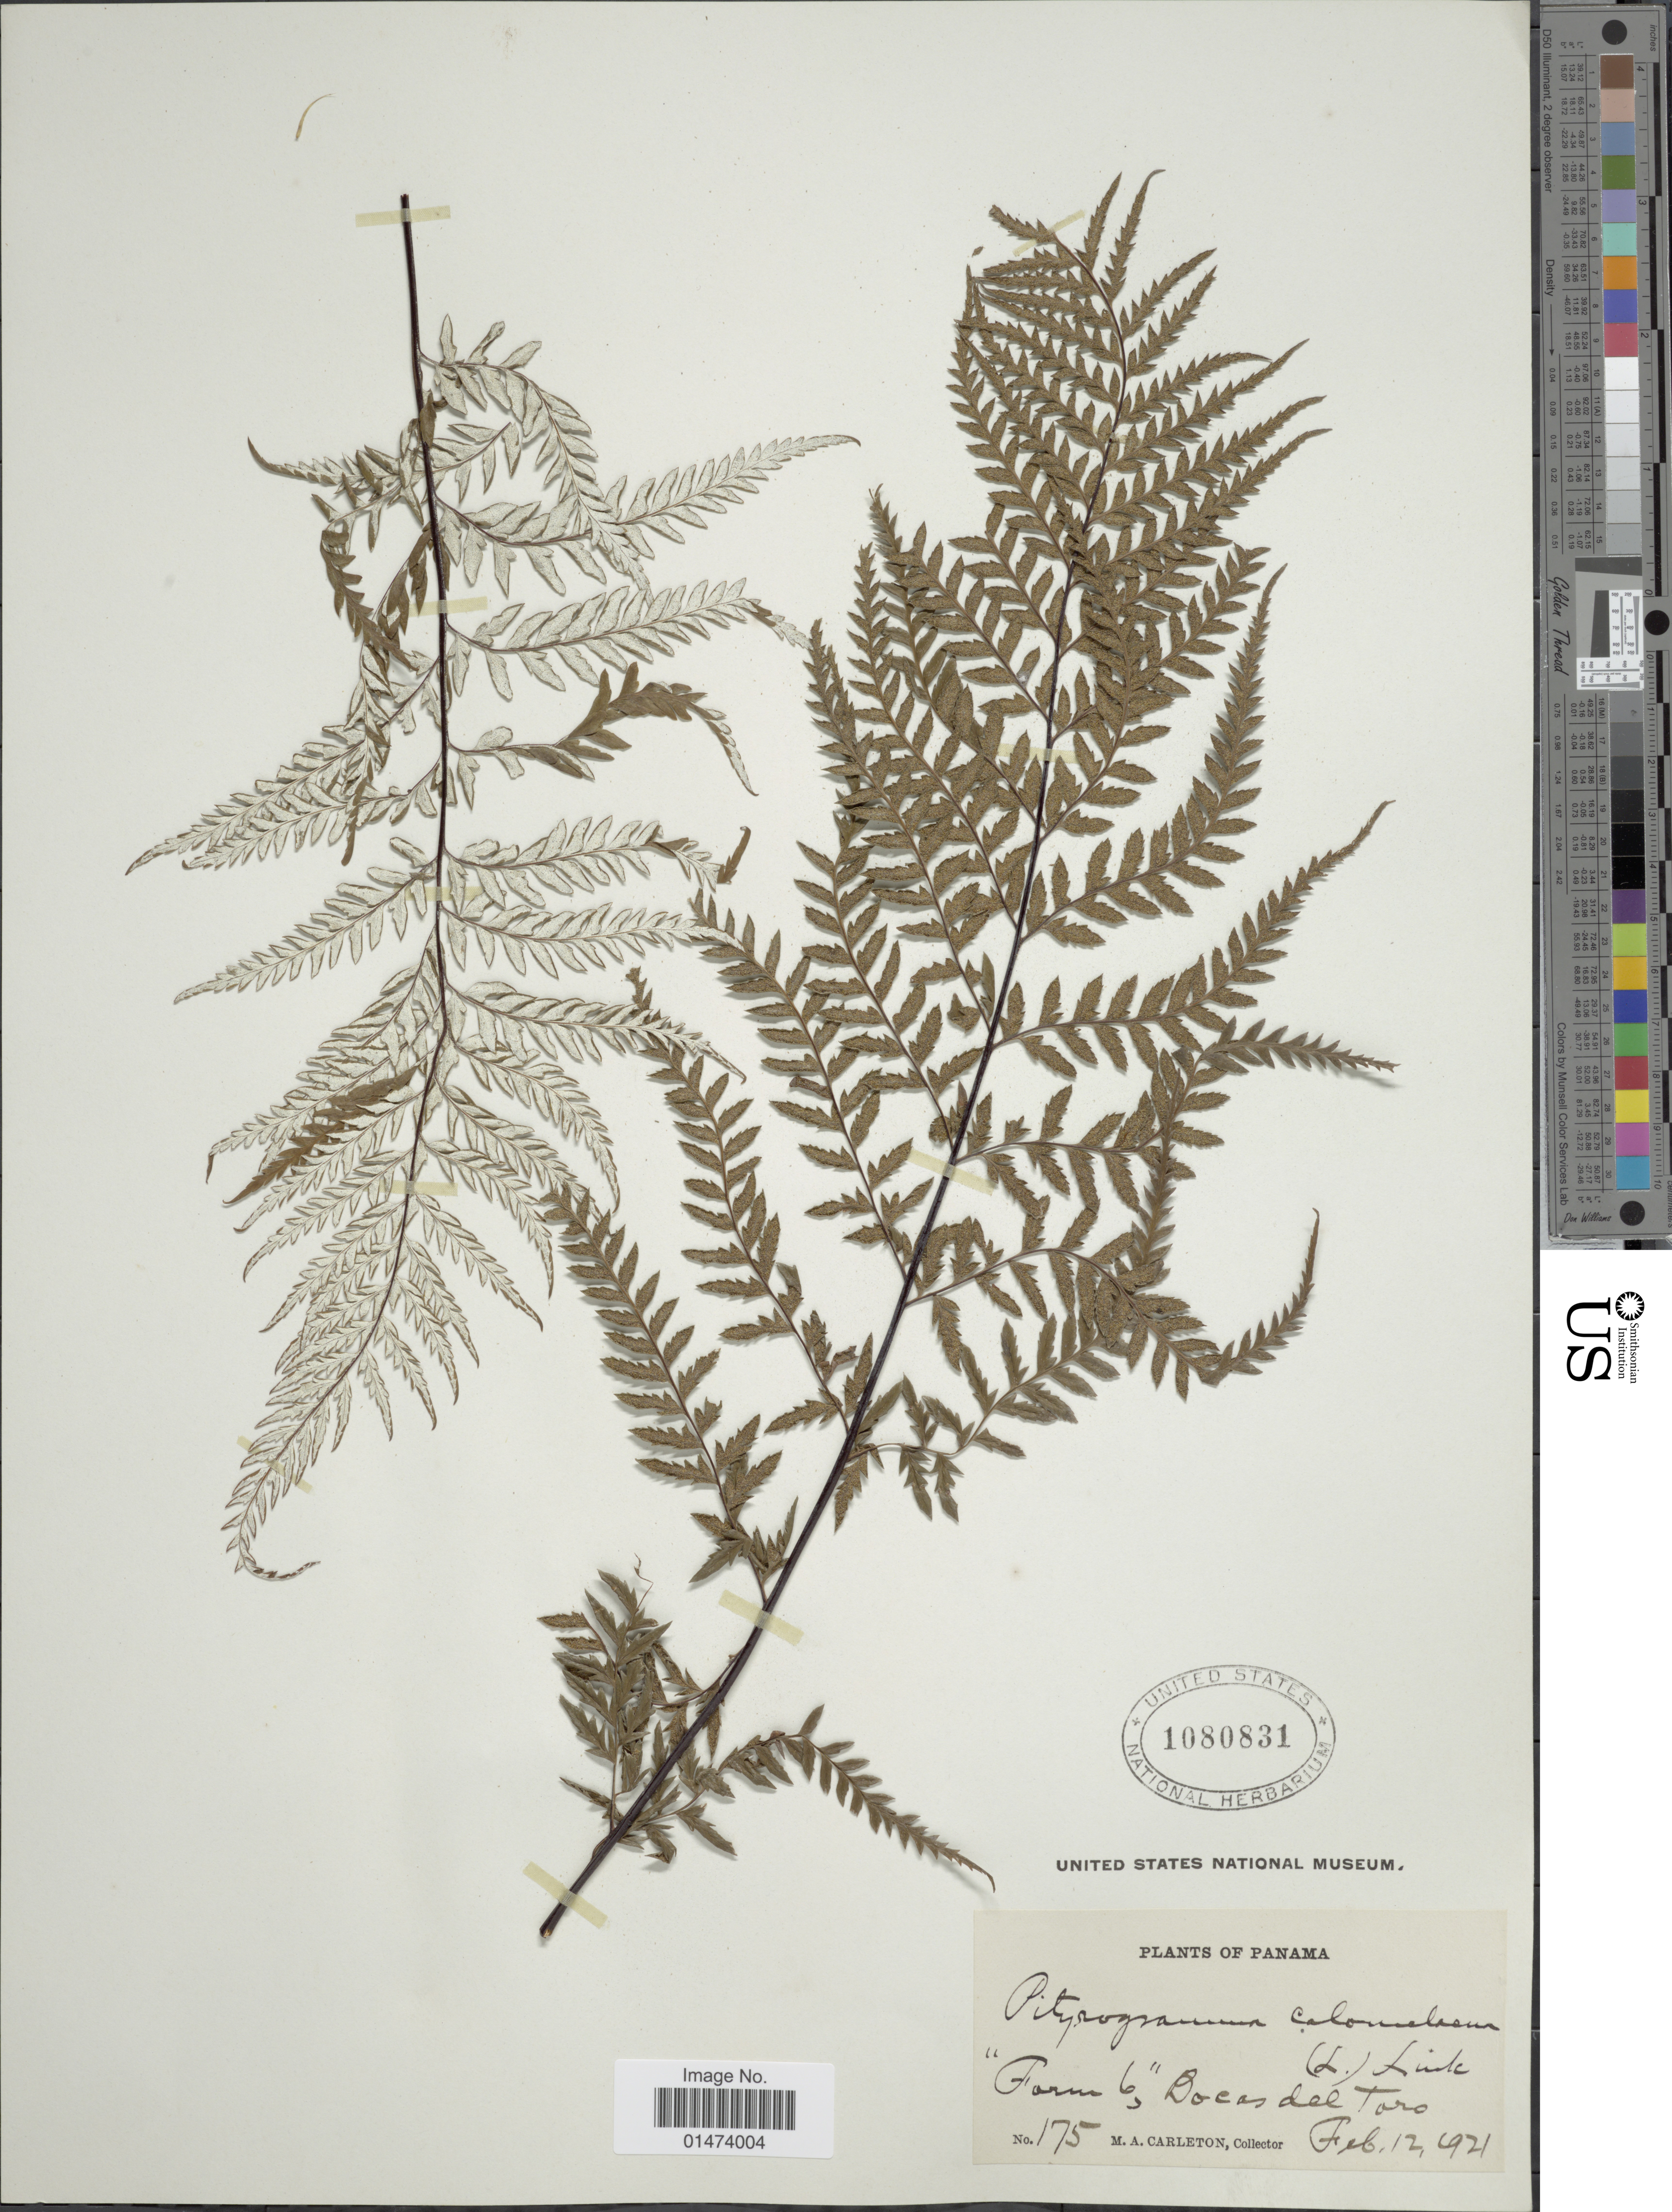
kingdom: Plantae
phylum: Tracheophyta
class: Polypodiopsida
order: Polypodiales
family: Pteridaceae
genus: Pityrogramma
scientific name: Pityrogramma calomelanos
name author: (L.) Link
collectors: M. A. Carleton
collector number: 175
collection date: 1921-02-12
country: Panama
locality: Farm 6, Bocas del Toro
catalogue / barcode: US 1080831